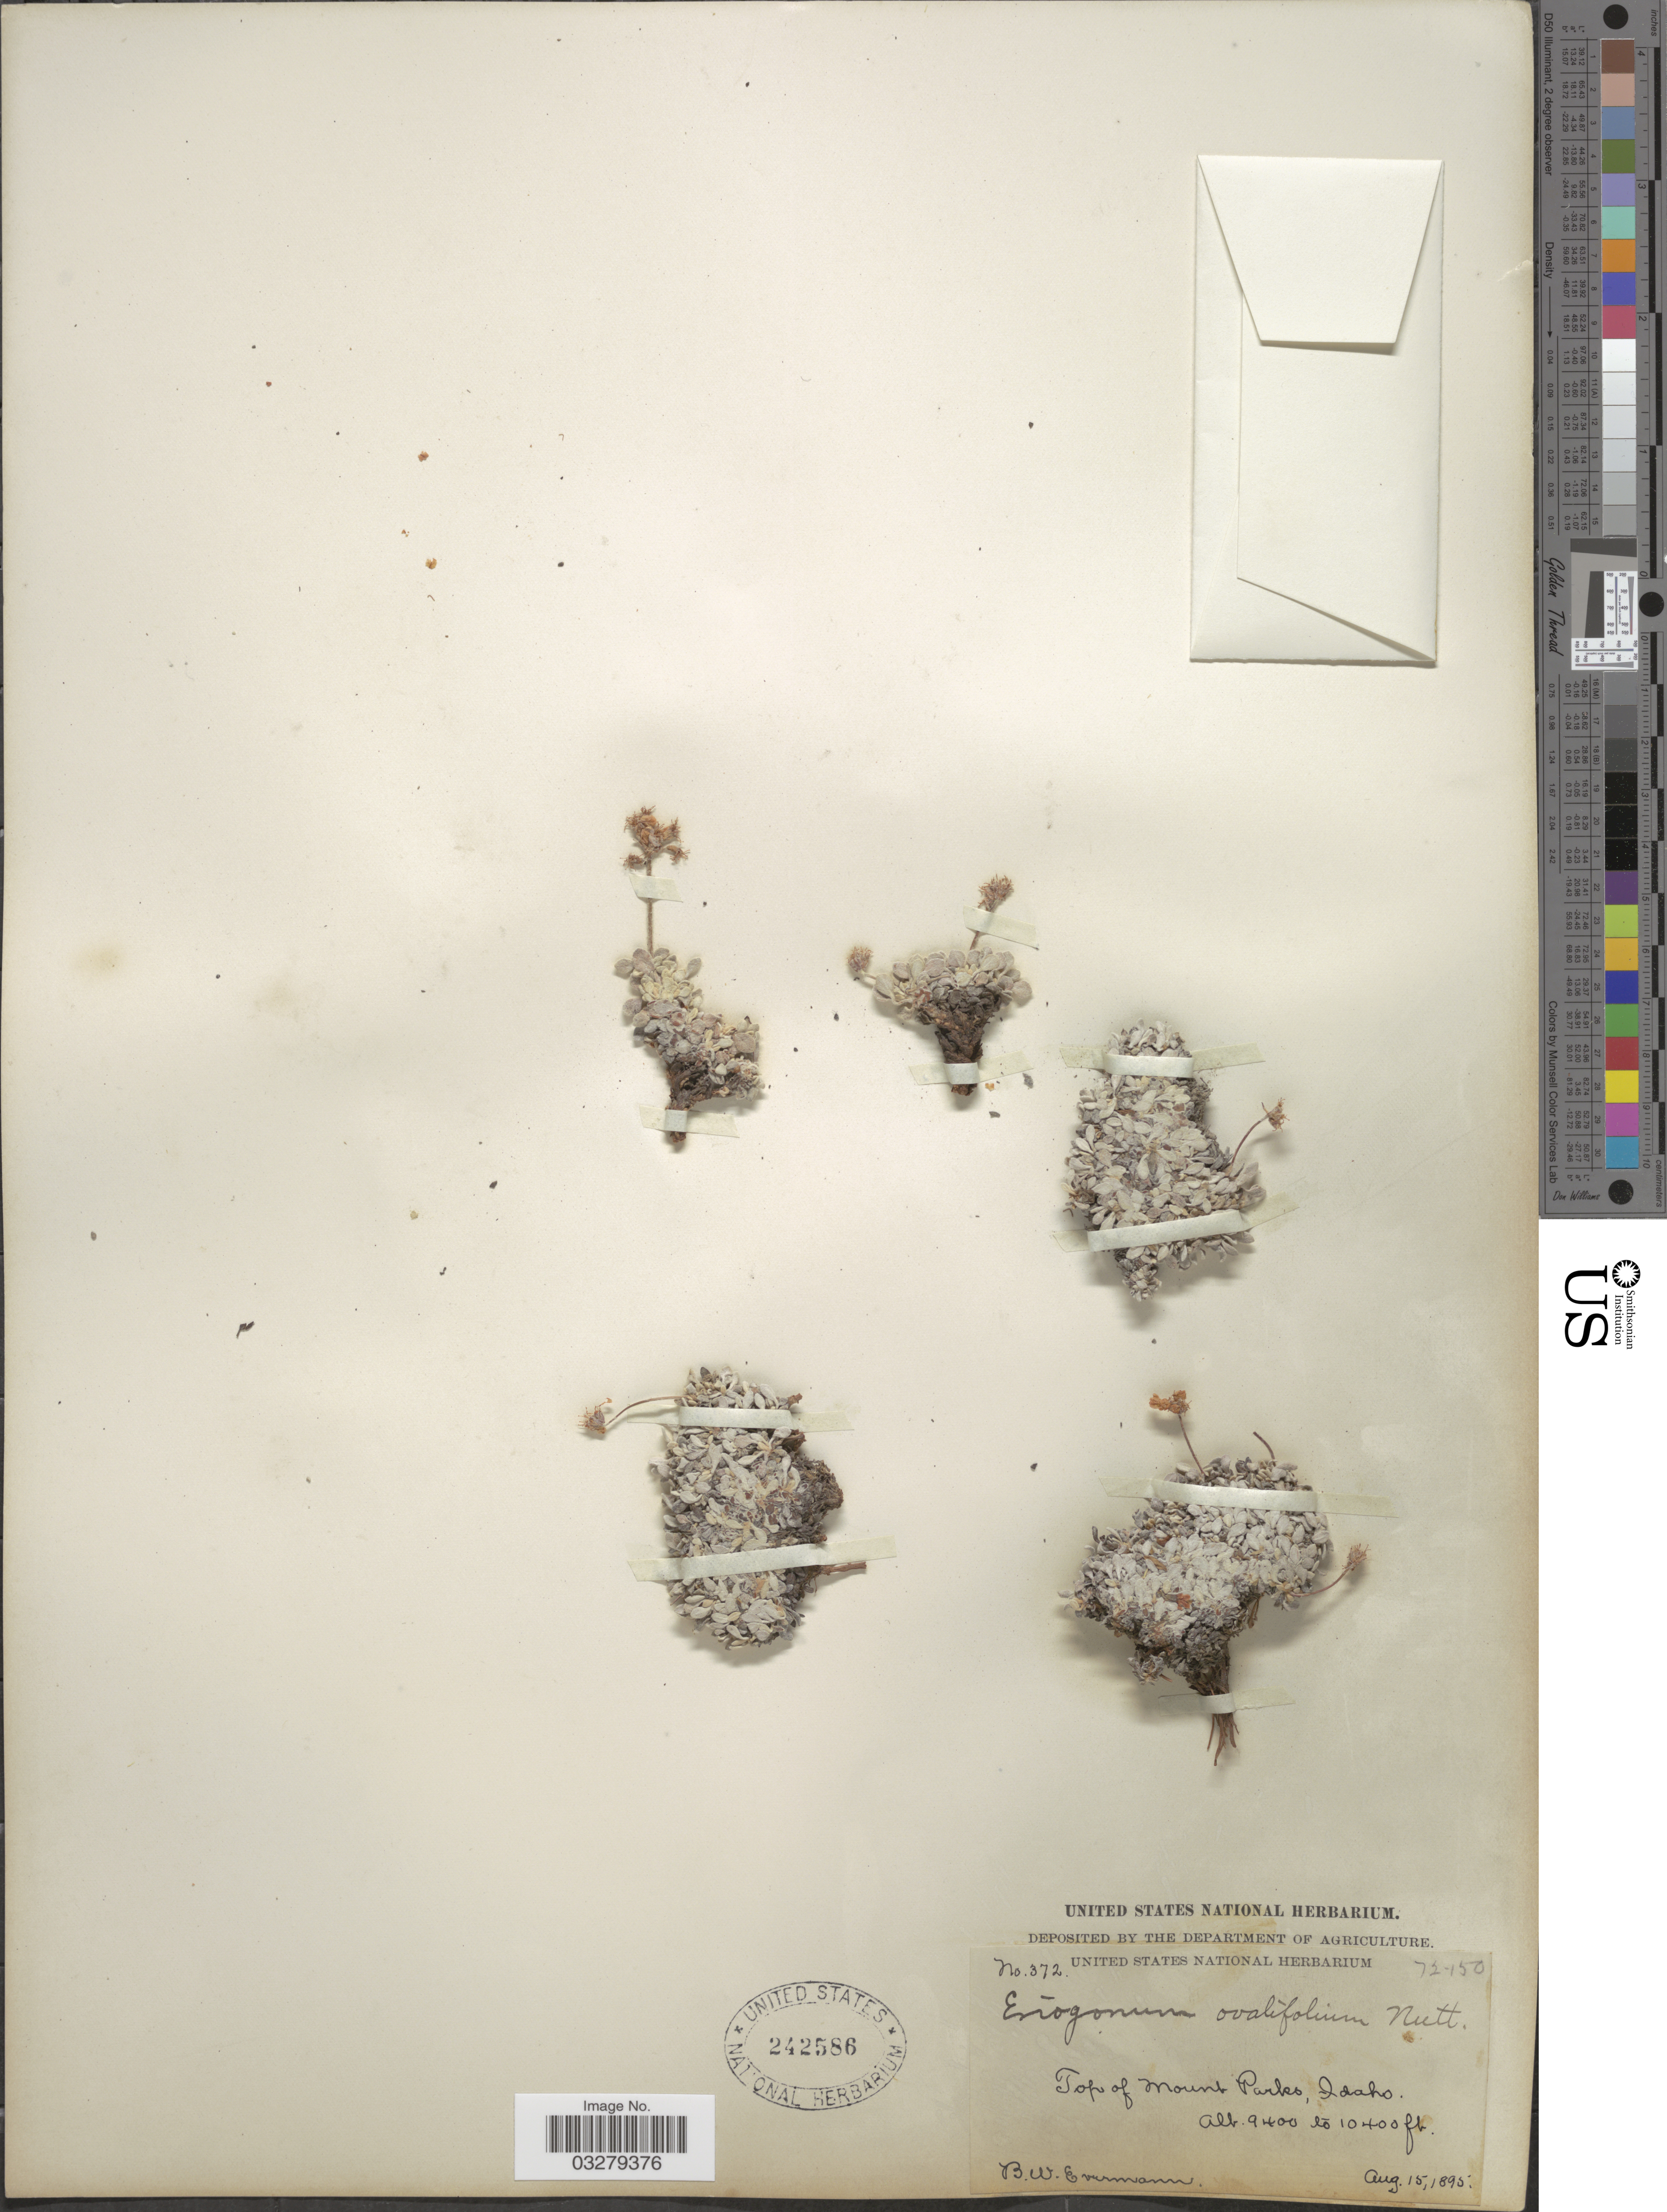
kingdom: Plantae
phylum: Tracheophyta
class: Magnoliopsida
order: Caryophyllales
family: Polygonaceae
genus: Eriogonum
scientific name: Eriogonum ovalifolium var. depressum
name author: Blank.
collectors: B. W. Evermann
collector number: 372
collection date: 1895-08-15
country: United States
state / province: Idaho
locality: Top of Mount Parks.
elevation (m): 2865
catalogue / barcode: US 242586